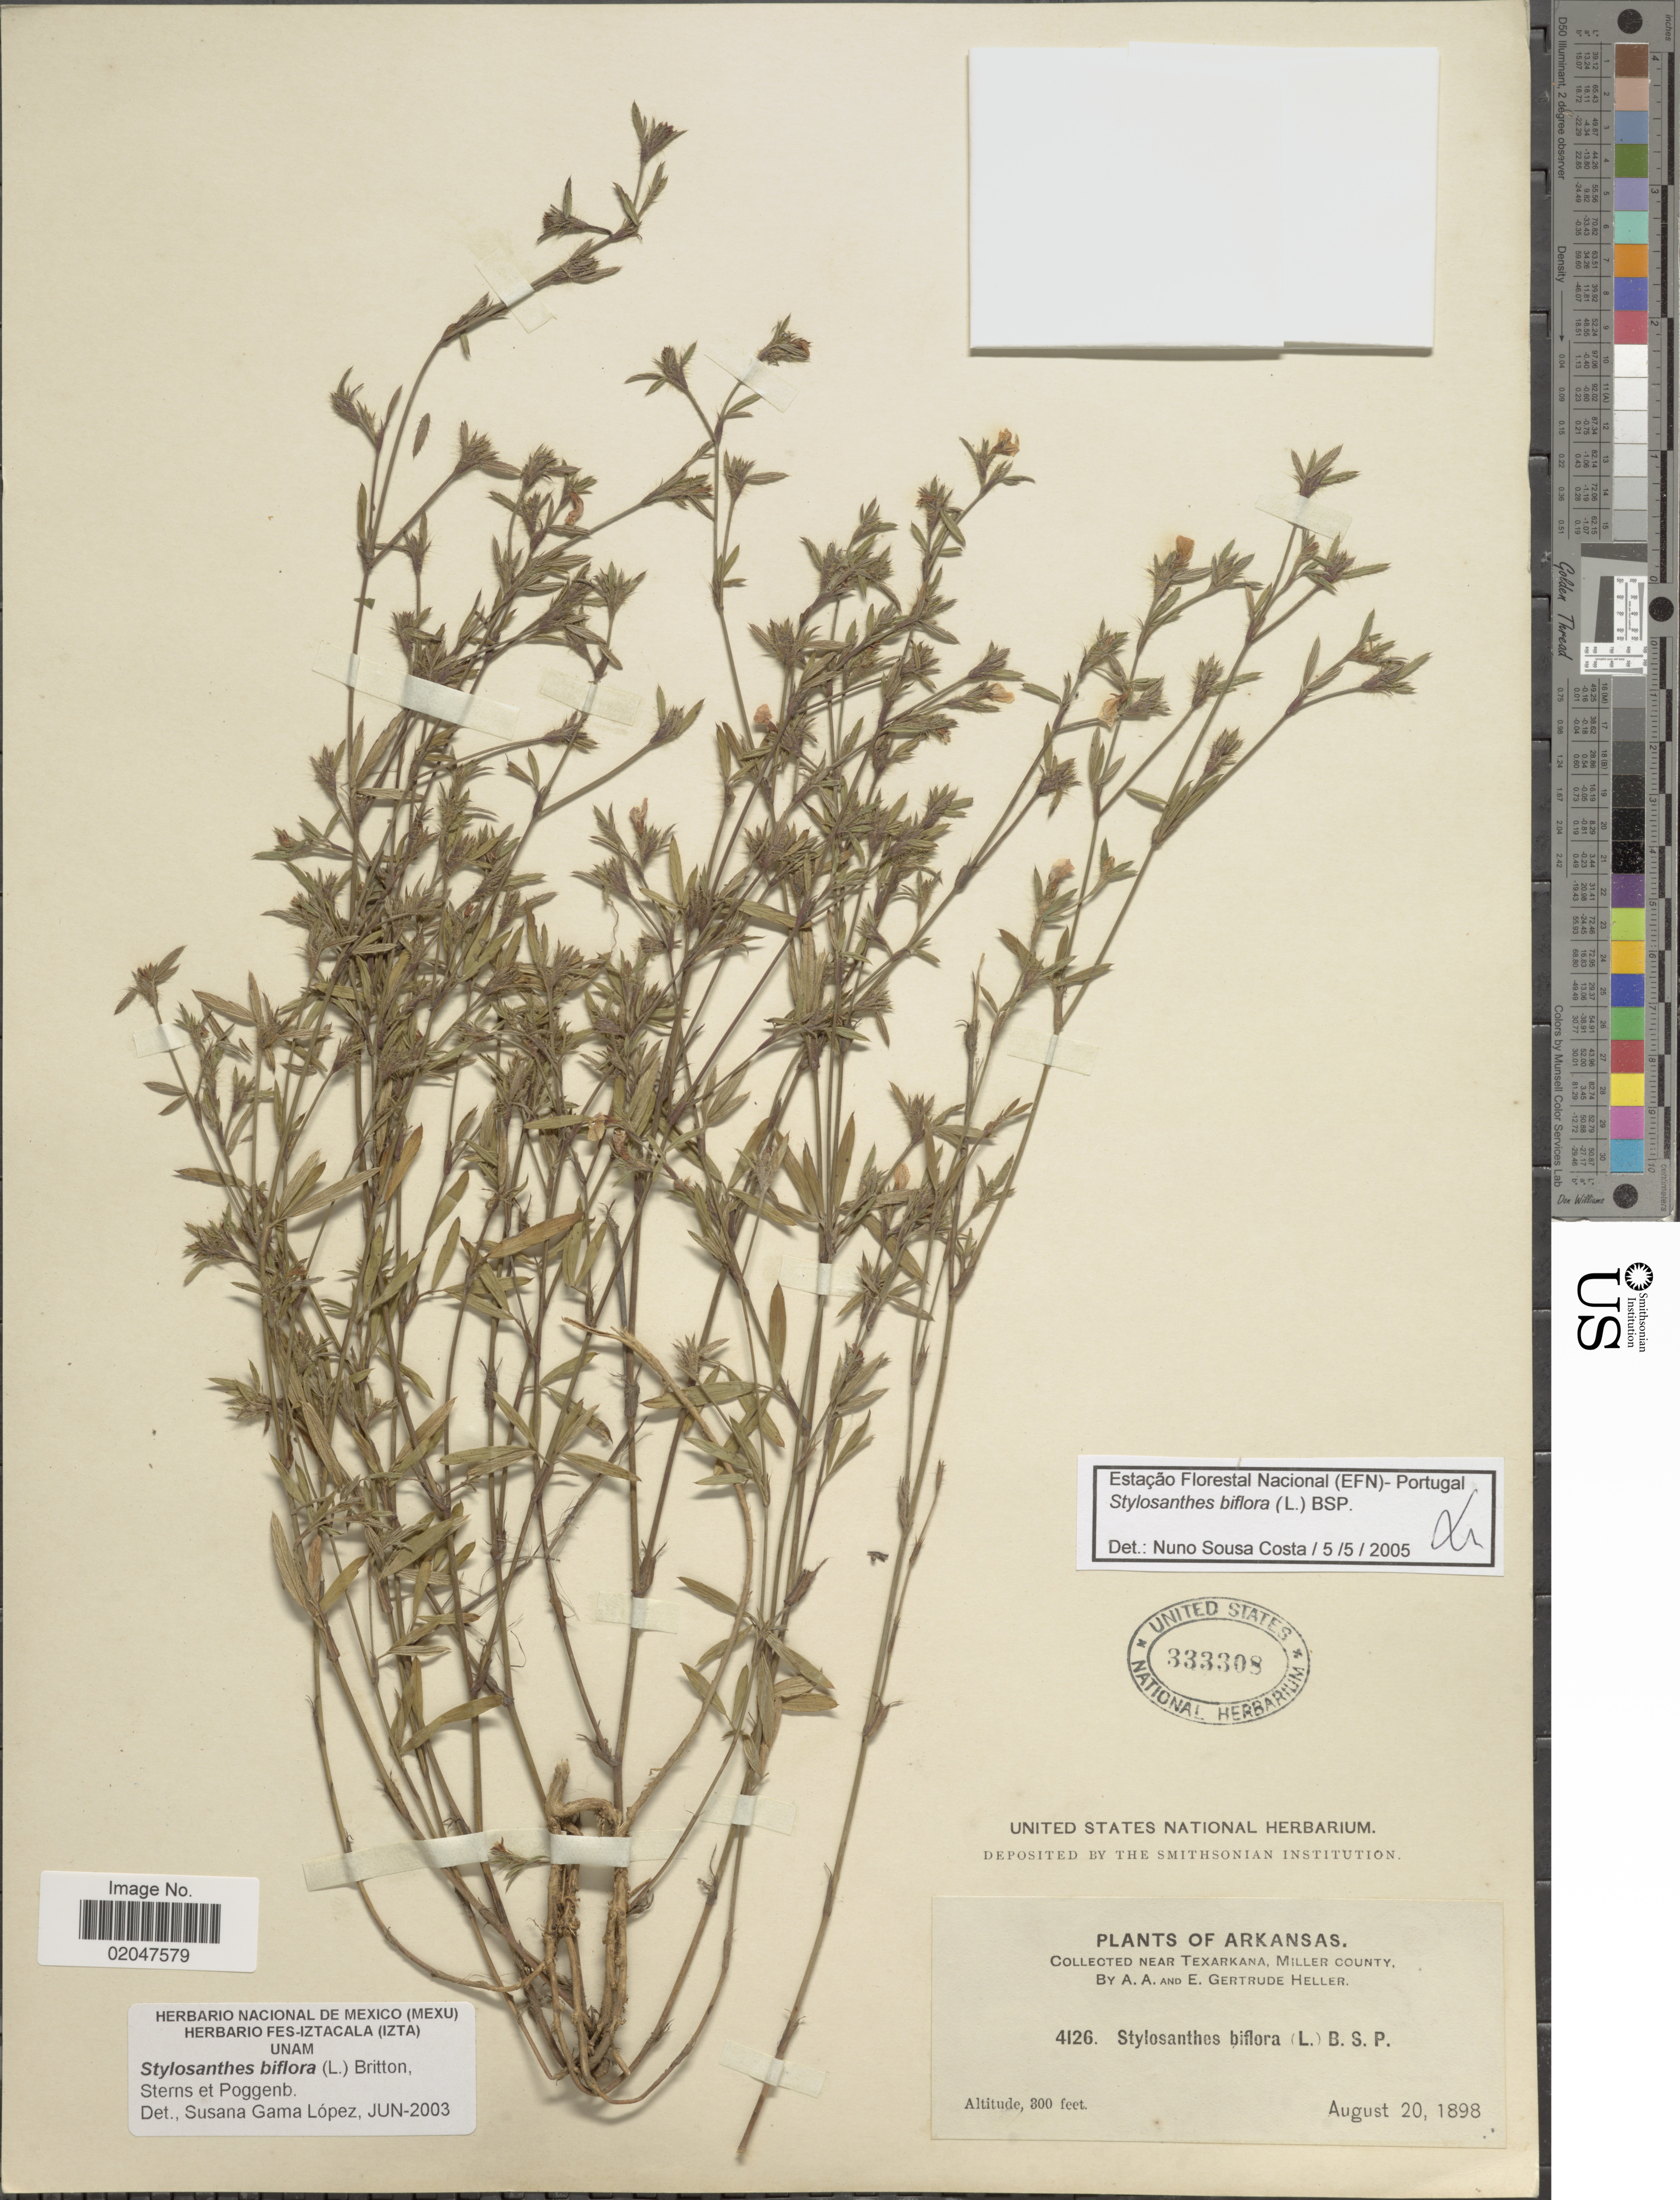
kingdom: Plantae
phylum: Tracheophyta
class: Magnoliopsida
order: Fabales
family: Fabaceae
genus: Stylosanthes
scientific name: Stylosanthes biflora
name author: (L.) Britton et al.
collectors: A. A. Heller & E. Gertrude Heller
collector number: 4126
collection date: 1898-08-20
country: United States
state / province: Arkansas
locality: NearTexarkana, Miller County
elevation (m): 91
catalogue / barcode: US 333308